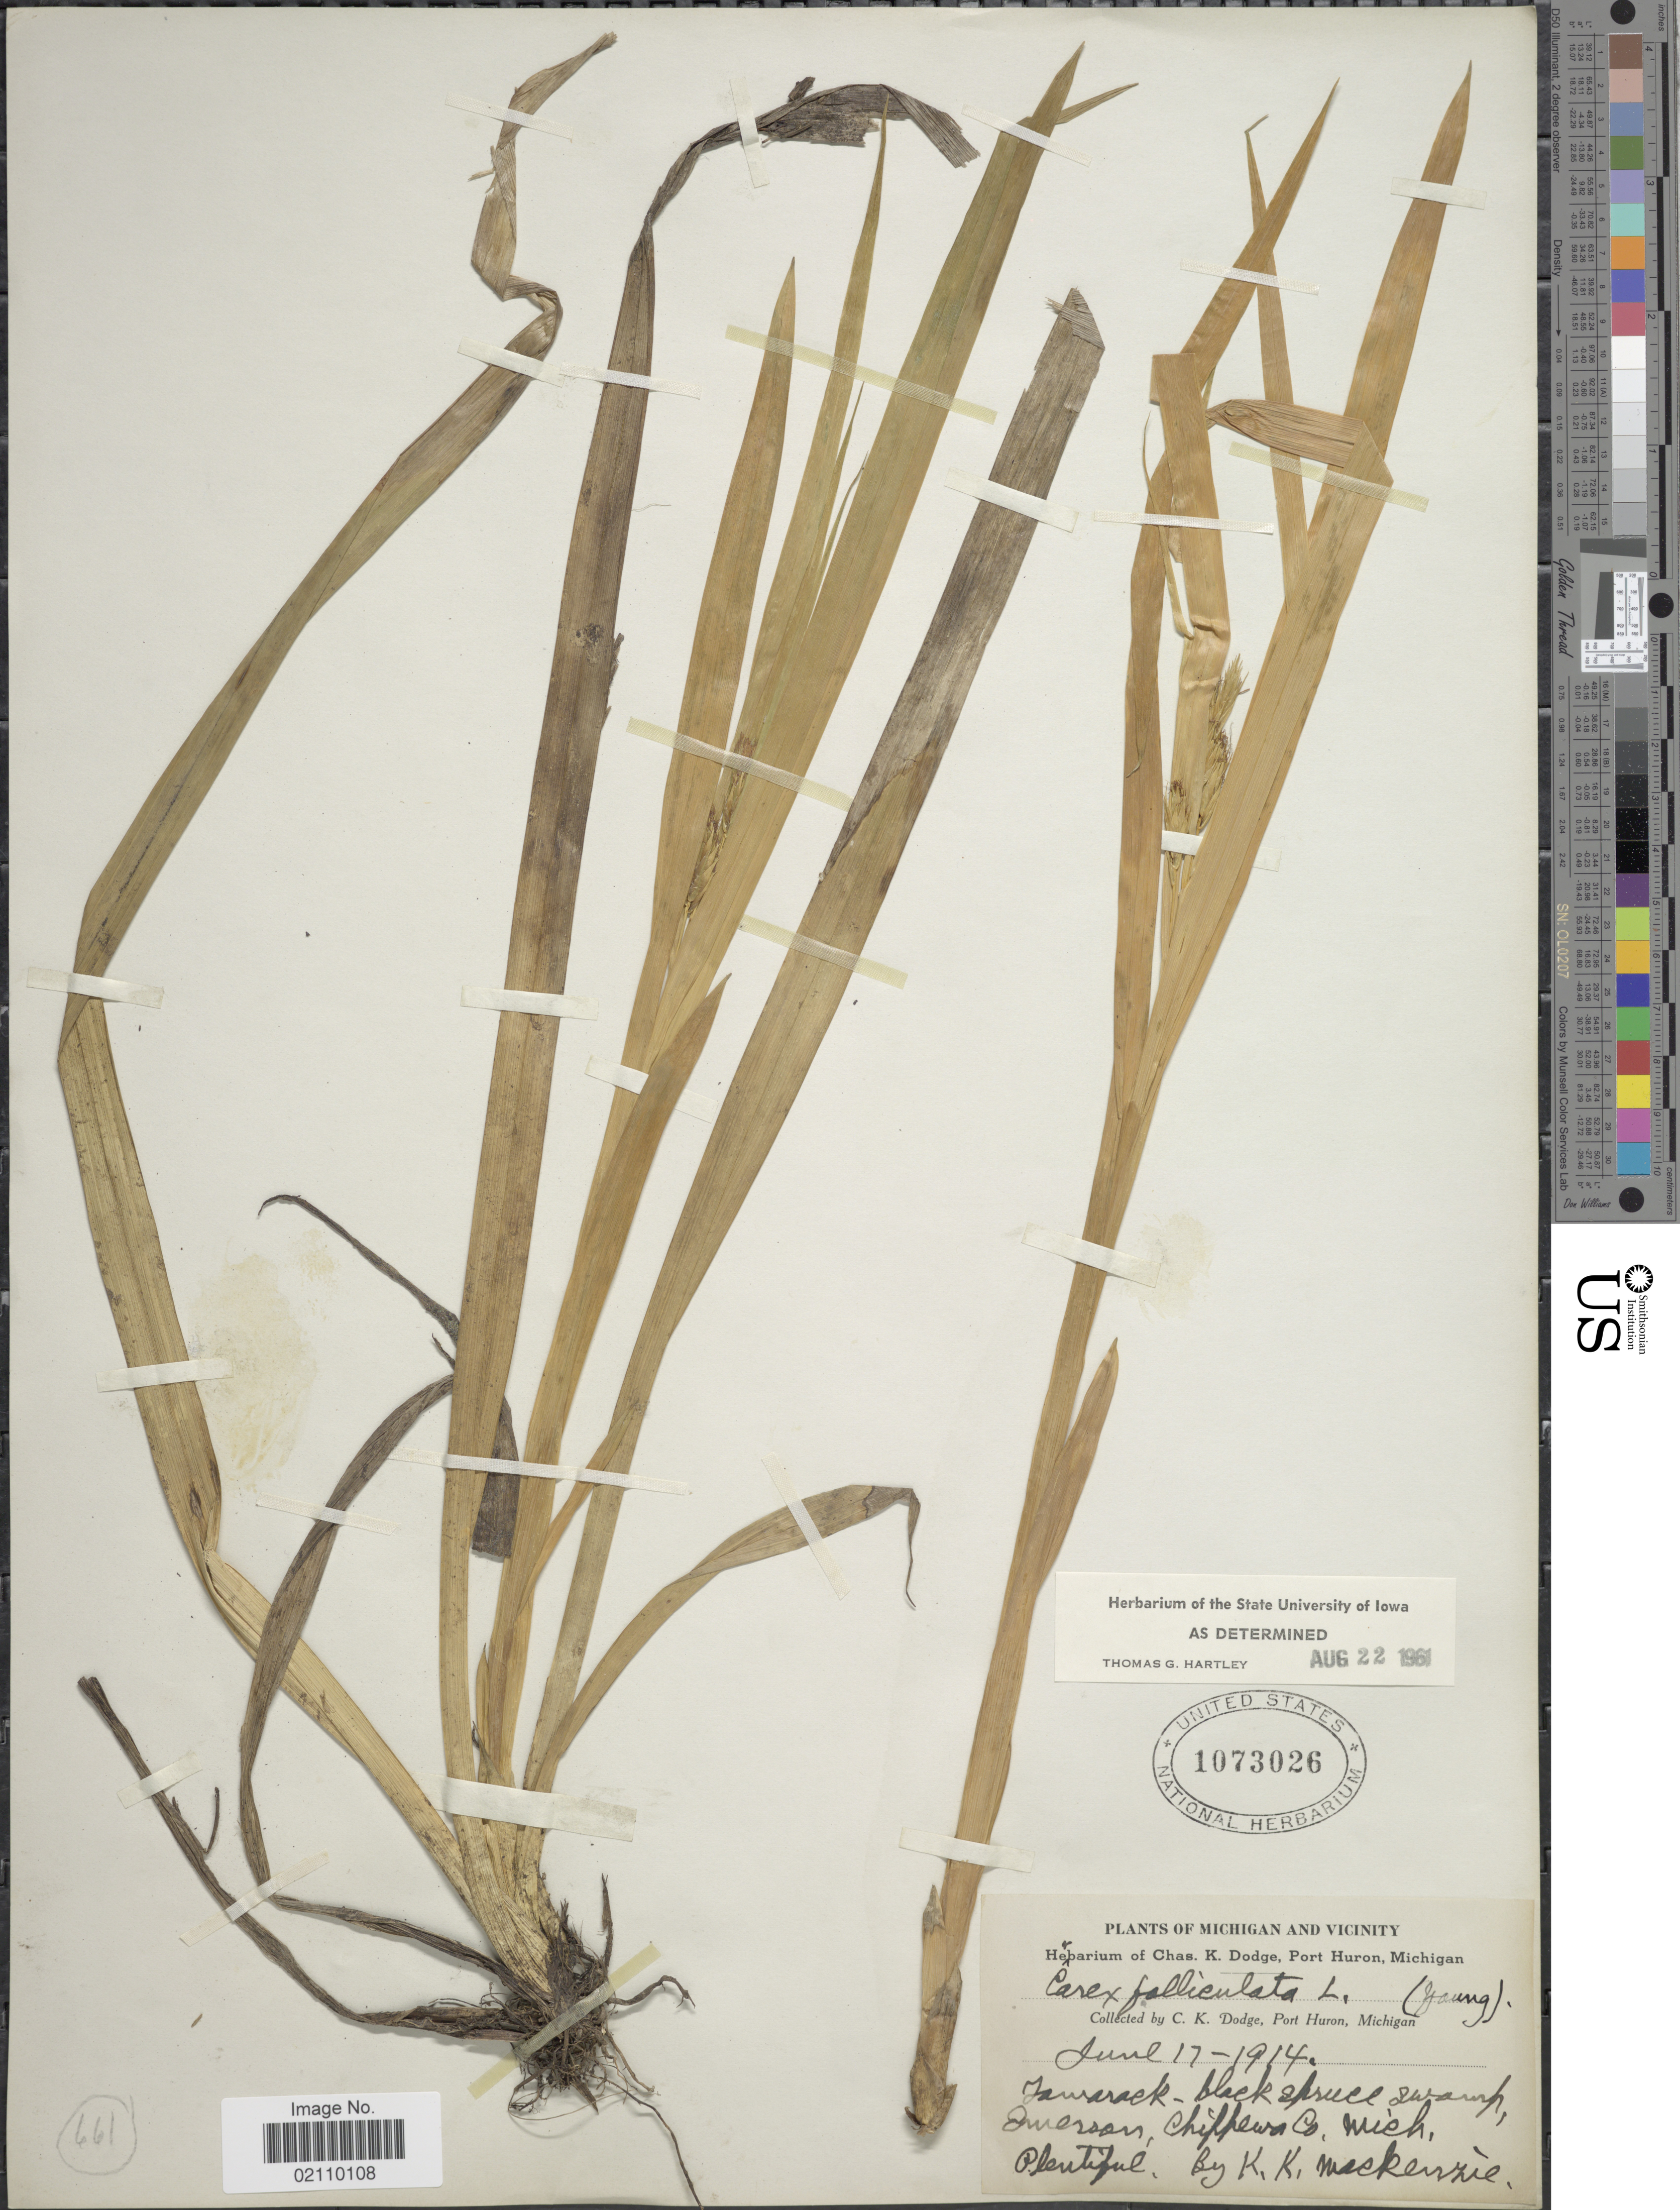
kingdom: Plantae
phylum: Tracheophyta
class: Liliopsida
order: Poales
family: Cyperaceae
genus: Carex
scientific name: Carex folliculata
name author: L.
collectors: C. Dodge & K. Mackenzie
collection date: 1914-06-17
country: United States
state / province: Michigan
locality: Michigan and vicinity, Tawarack-black spruce swamp, Emerson, Chippewa Co.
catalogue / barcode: US 1073026